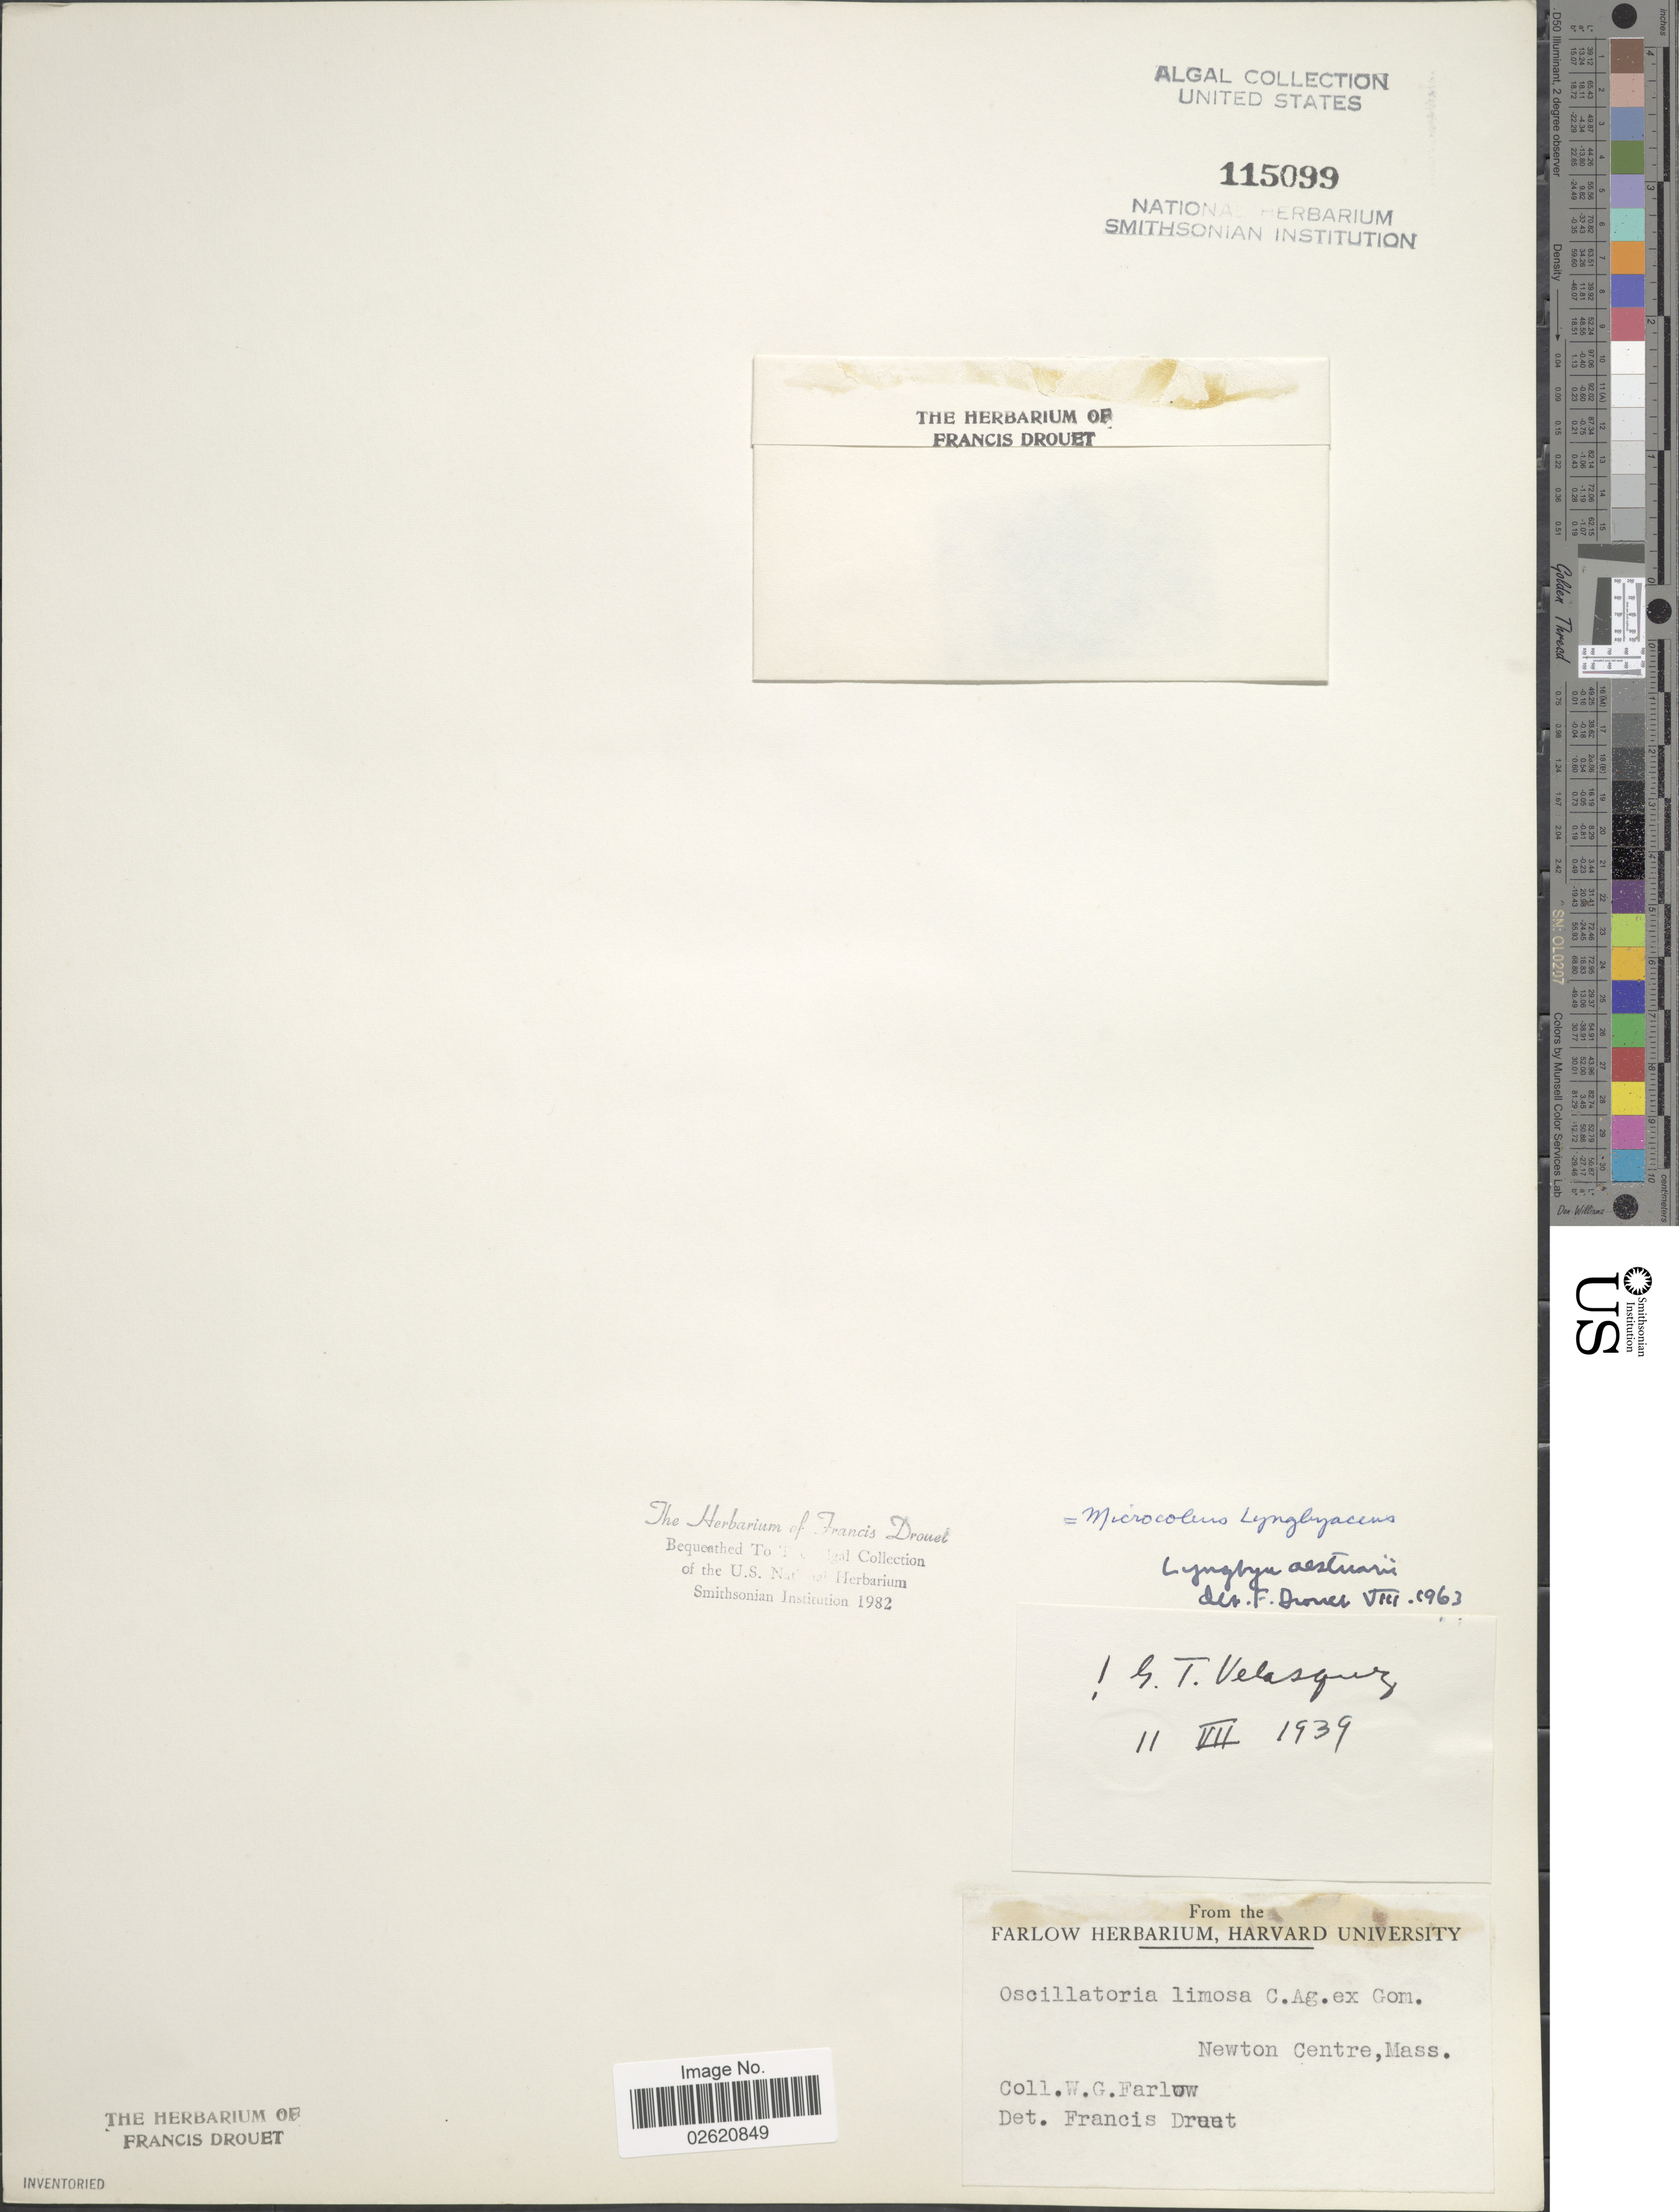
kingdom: Bacteria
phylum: Cyanobacteria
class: Cyanobacteriia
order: Cyanobacteriales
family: Microcoleaceae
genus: Microcoleus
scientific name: Microcoleus lyngbyaceus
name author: Kütz. ex Forti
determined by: Drouet, F. E.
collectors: W. G. Farlow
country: United States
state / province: Massachusetts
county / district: Middlesex County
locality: Newton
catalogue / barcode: US 115099